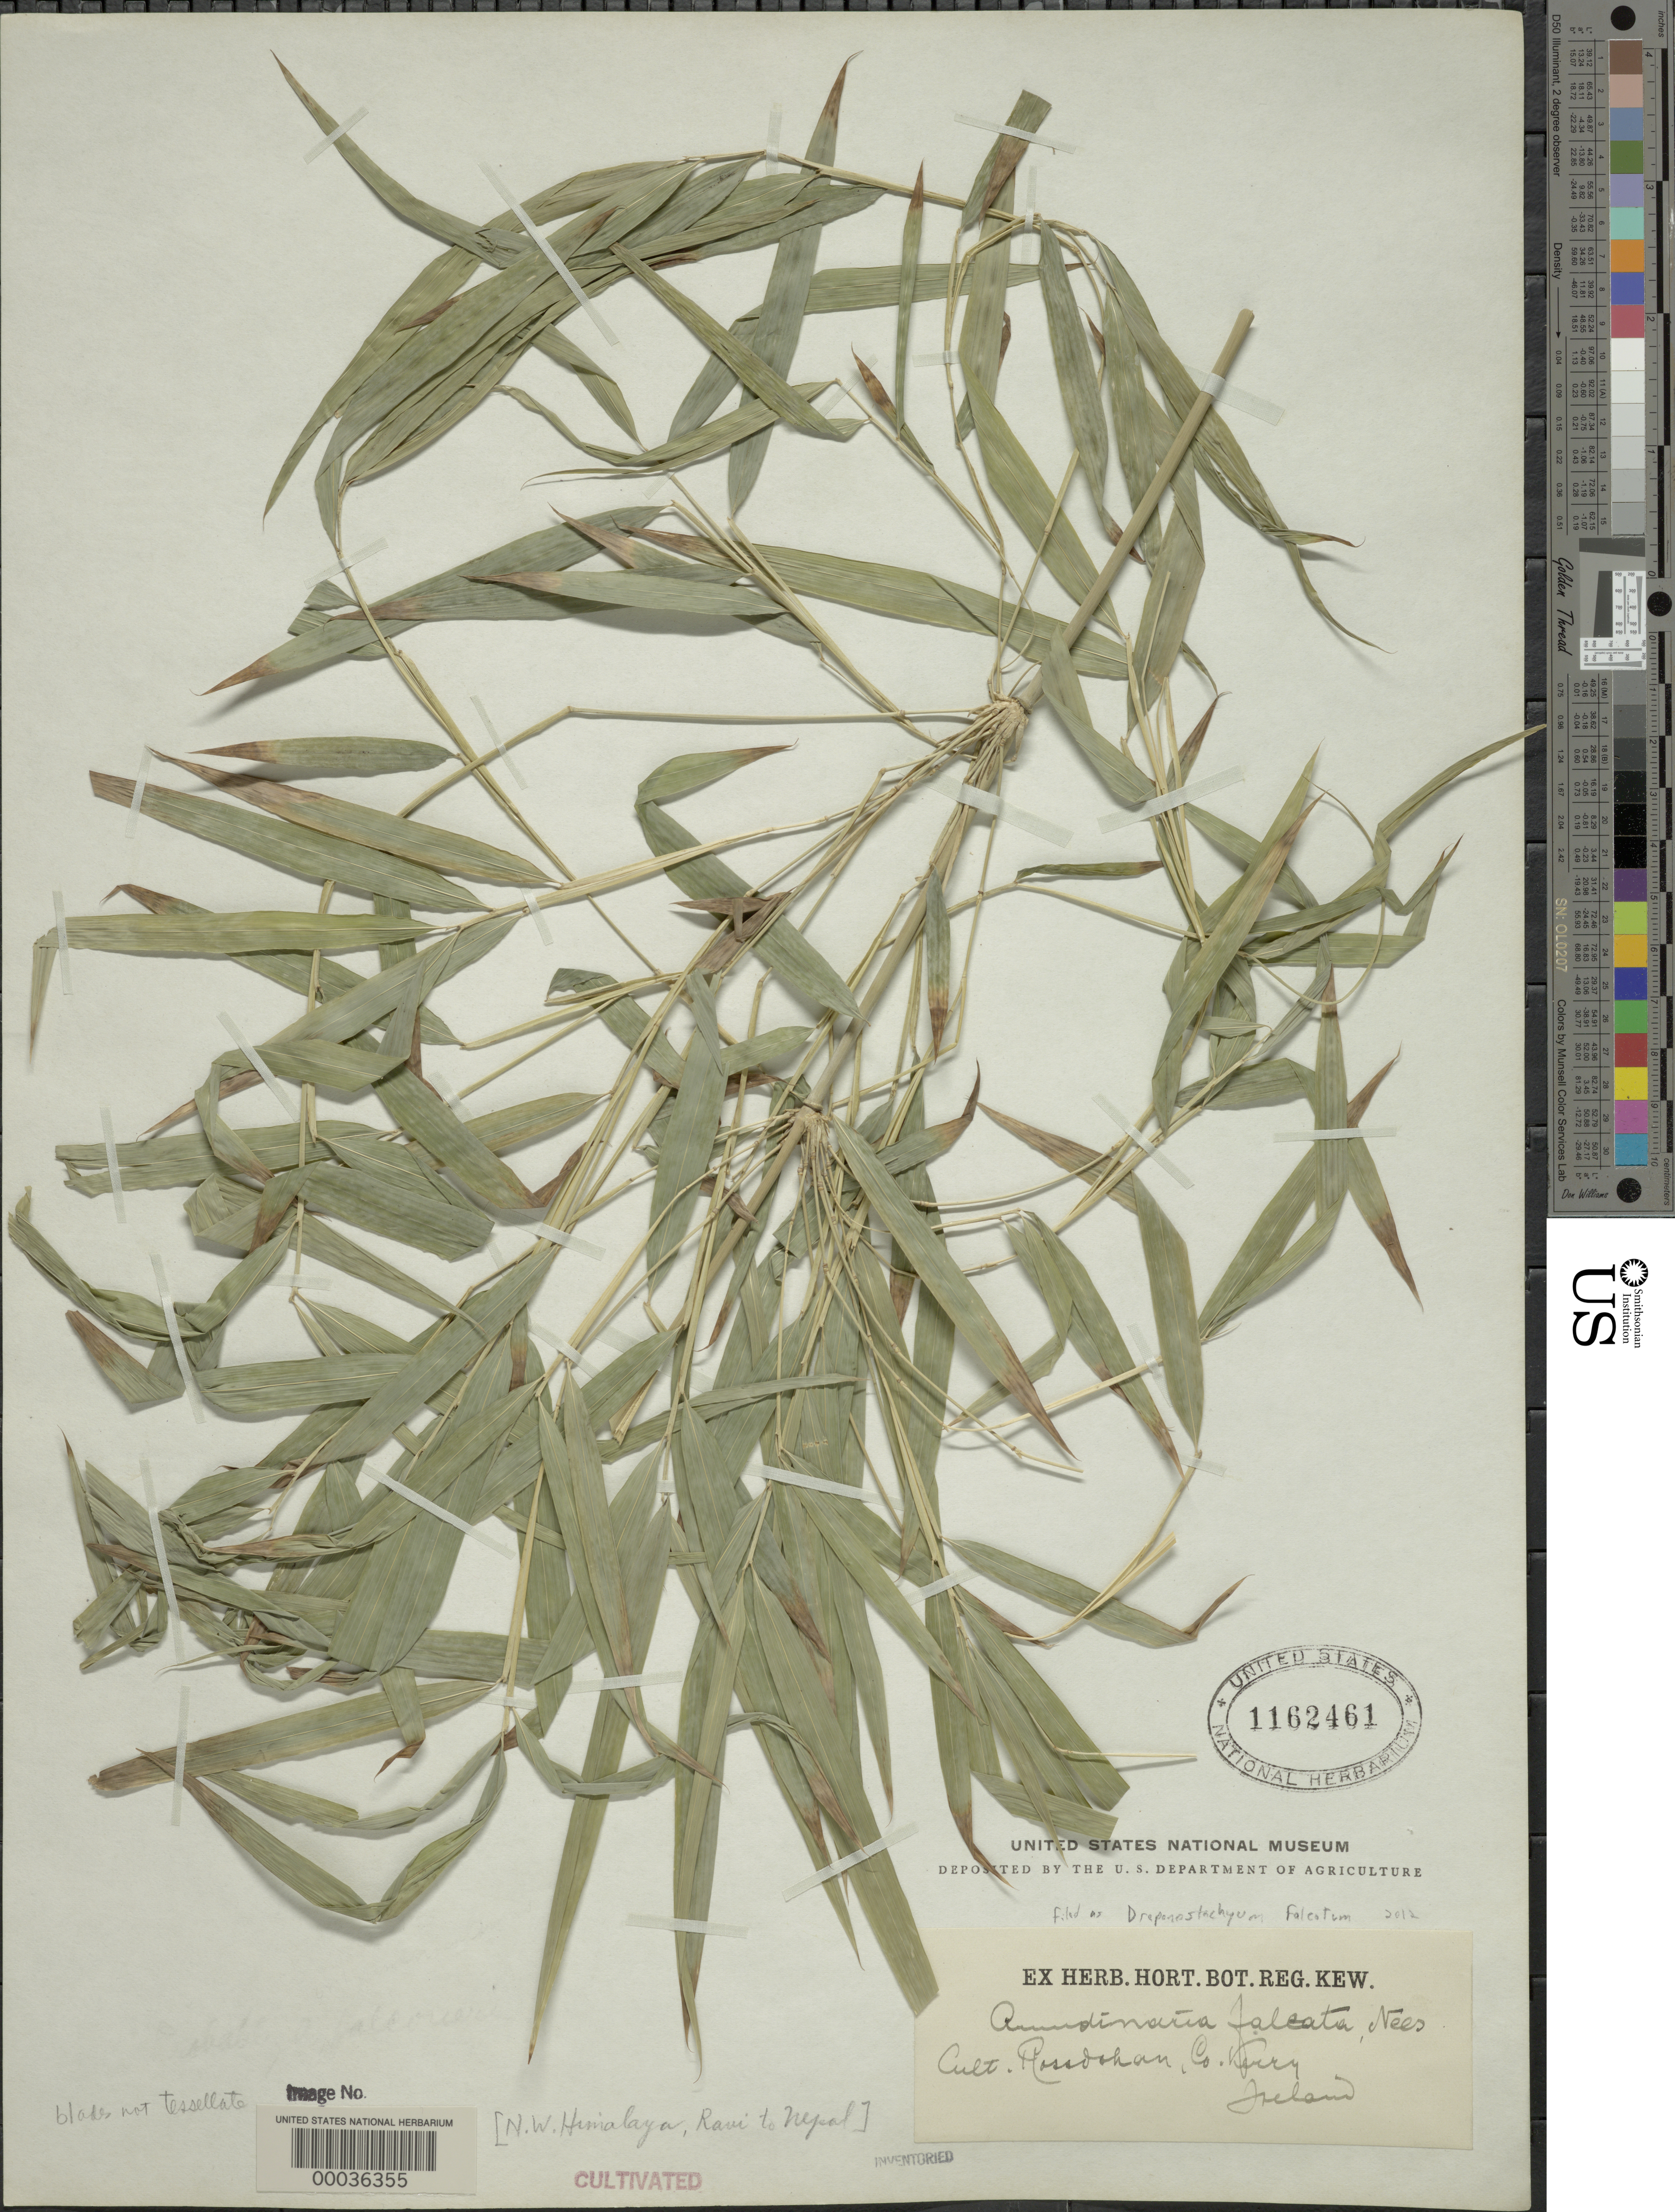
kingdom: Plantae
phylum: Tracheophyta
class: Liliopsida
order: Poales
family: Poaceae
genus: Drepanostachyum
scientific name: Drepanostachyum falconeri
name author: (Hook. f. ex Munro) Soderstr.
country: Ireland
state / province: Munster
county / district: Kerry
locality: Rosdohau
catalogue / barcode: US 1162461